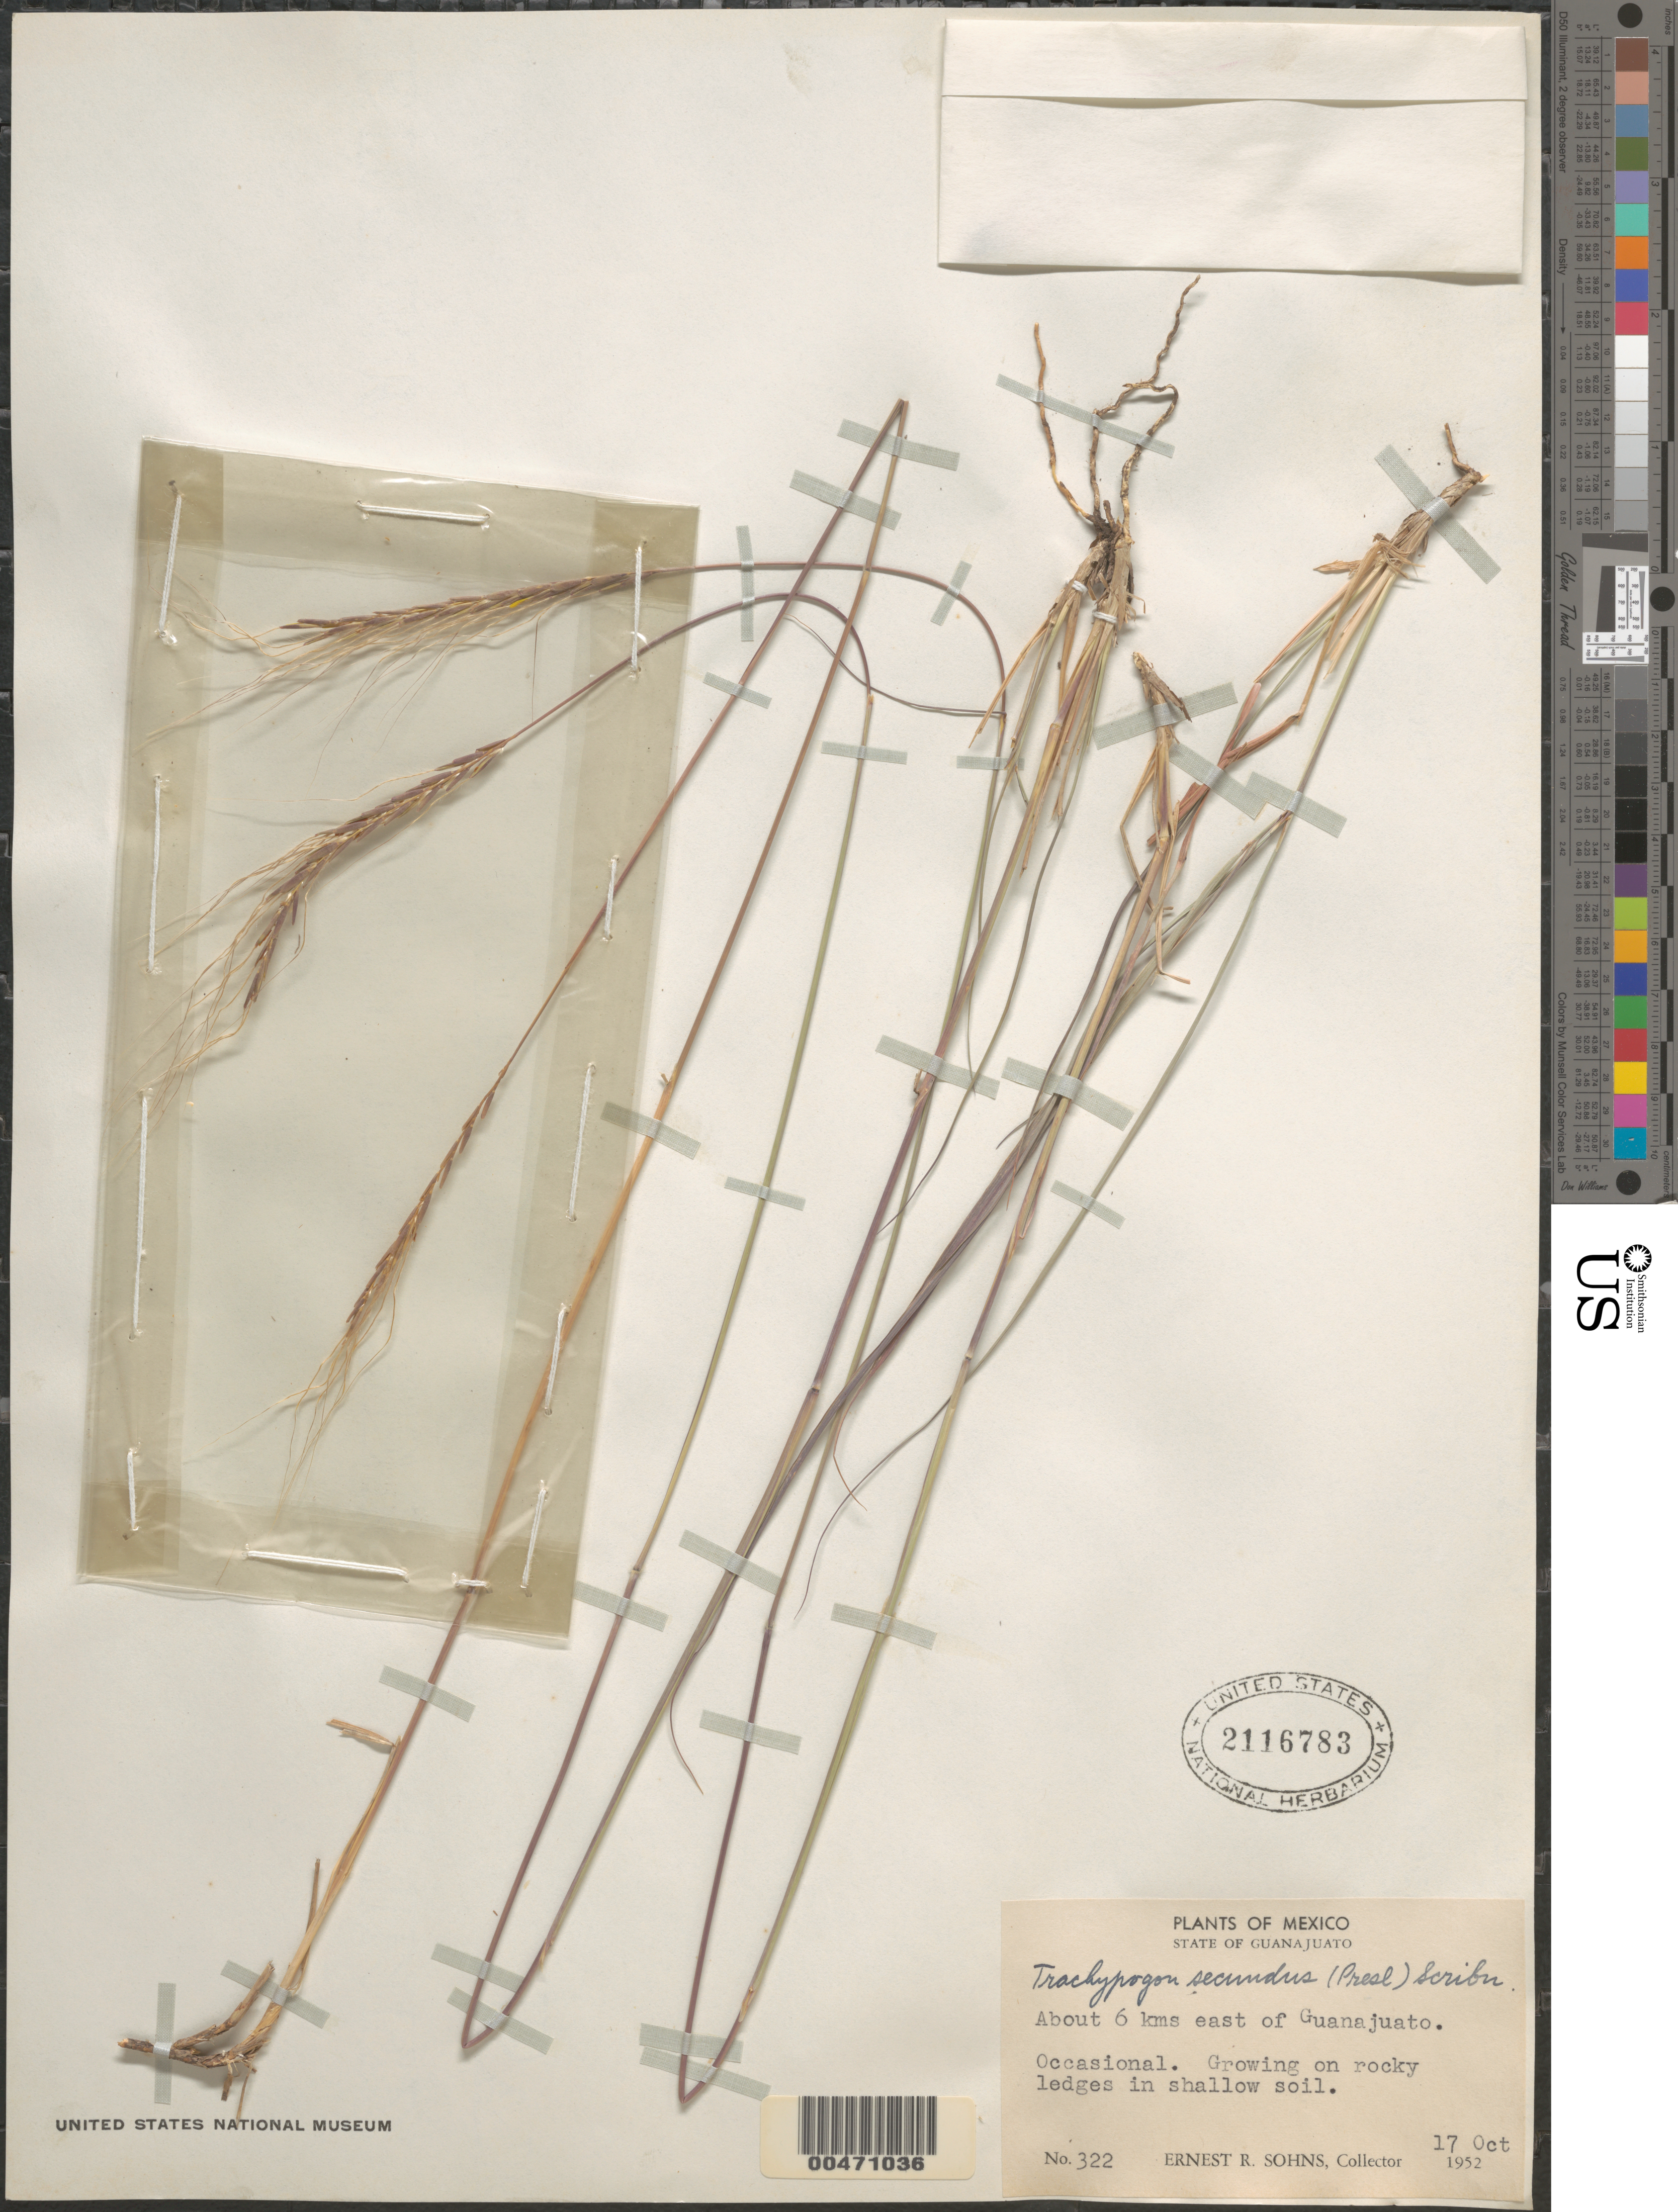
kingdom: Plantae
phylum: Tracheophyta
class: Liliopsida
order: Poales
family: Poaceae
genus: Trachypogon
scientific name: Trachypogon secundus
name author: (J. Presl) Scribn.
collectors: E. R. Sohns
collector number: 322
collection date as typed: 17 Oct 1952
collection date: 1952-10-17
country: Mexico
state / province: Guanajuato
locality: About 6 km E of Guanajuato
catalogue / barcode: US 2116783